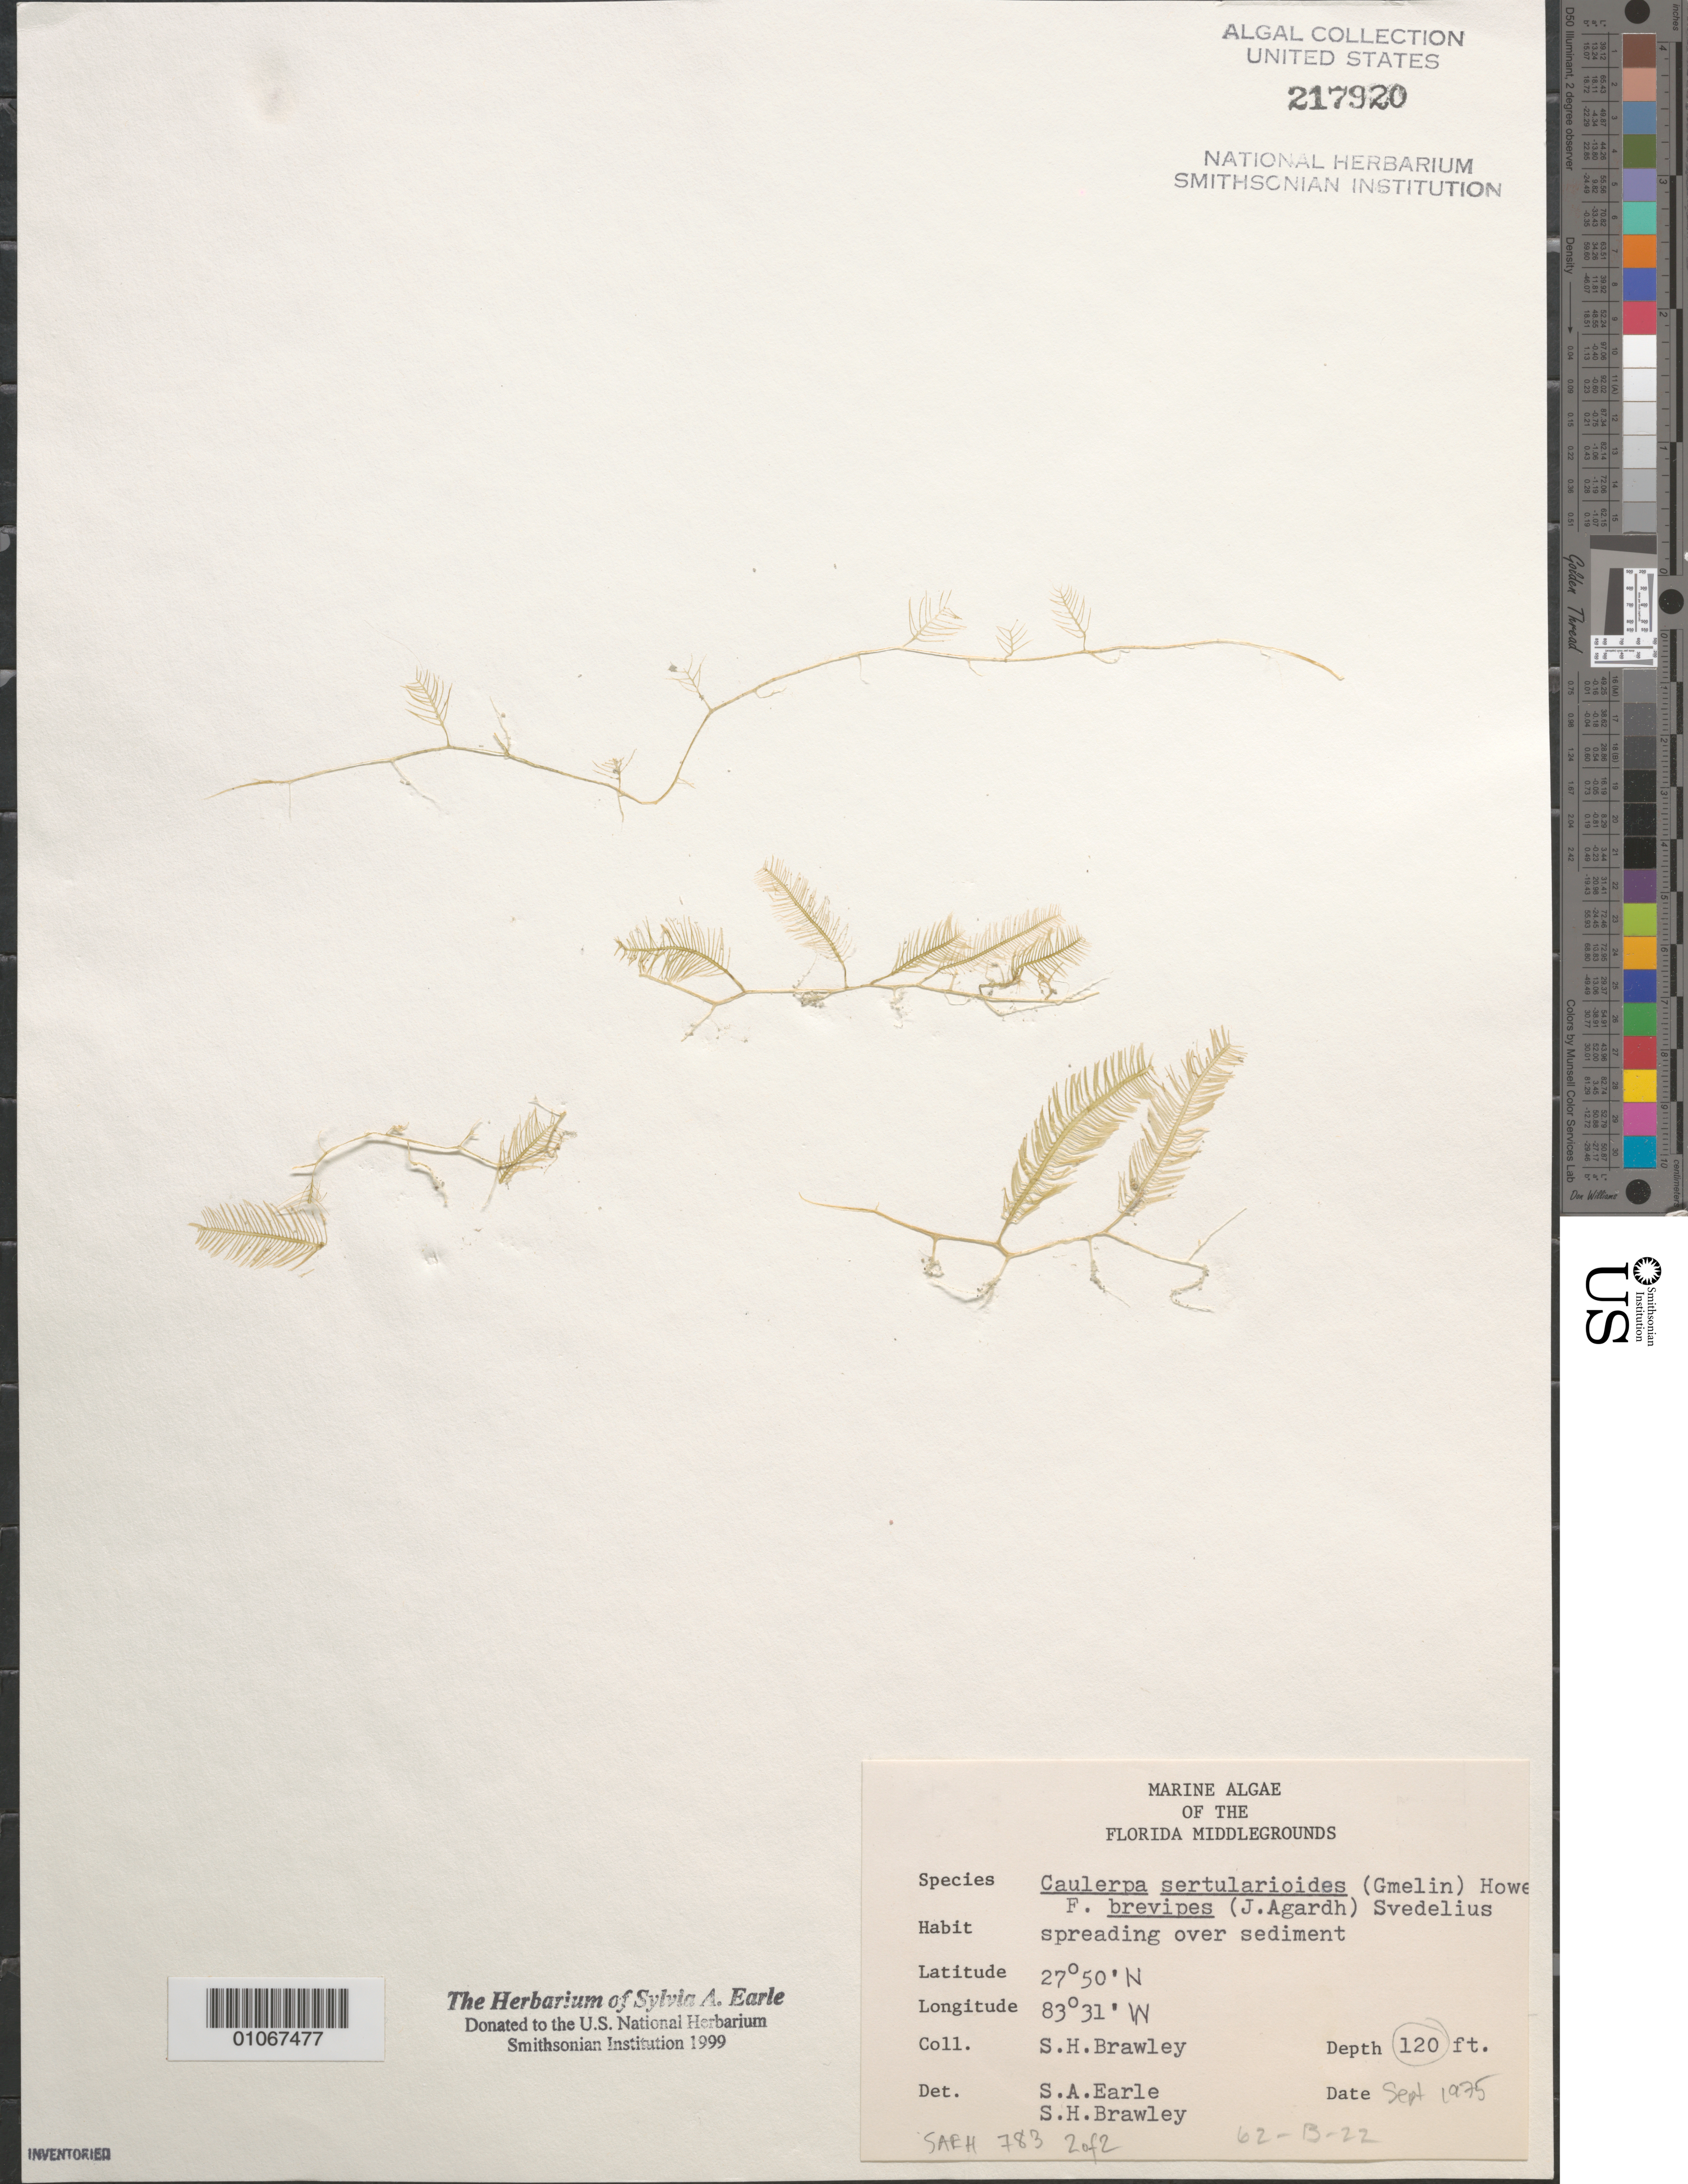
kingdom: Plantae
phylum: Chlorophyta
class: Ulvophyceae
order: Bryopsidales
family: Caulerpaceae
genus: Caulerpa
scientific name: Caulerpa sertularioides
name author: (S.G. Gmel.) M. Howe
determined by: Earle, S. A.; Brawley, S. H.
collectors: S. Brawley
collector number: SAEH 783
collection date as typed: Sep 1975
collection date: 1975-09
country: United States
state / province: Florida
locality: Gulf of Mexico, Florida Middle Grounds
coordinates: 27 50'N, 83 31'W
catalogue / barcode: US 217920